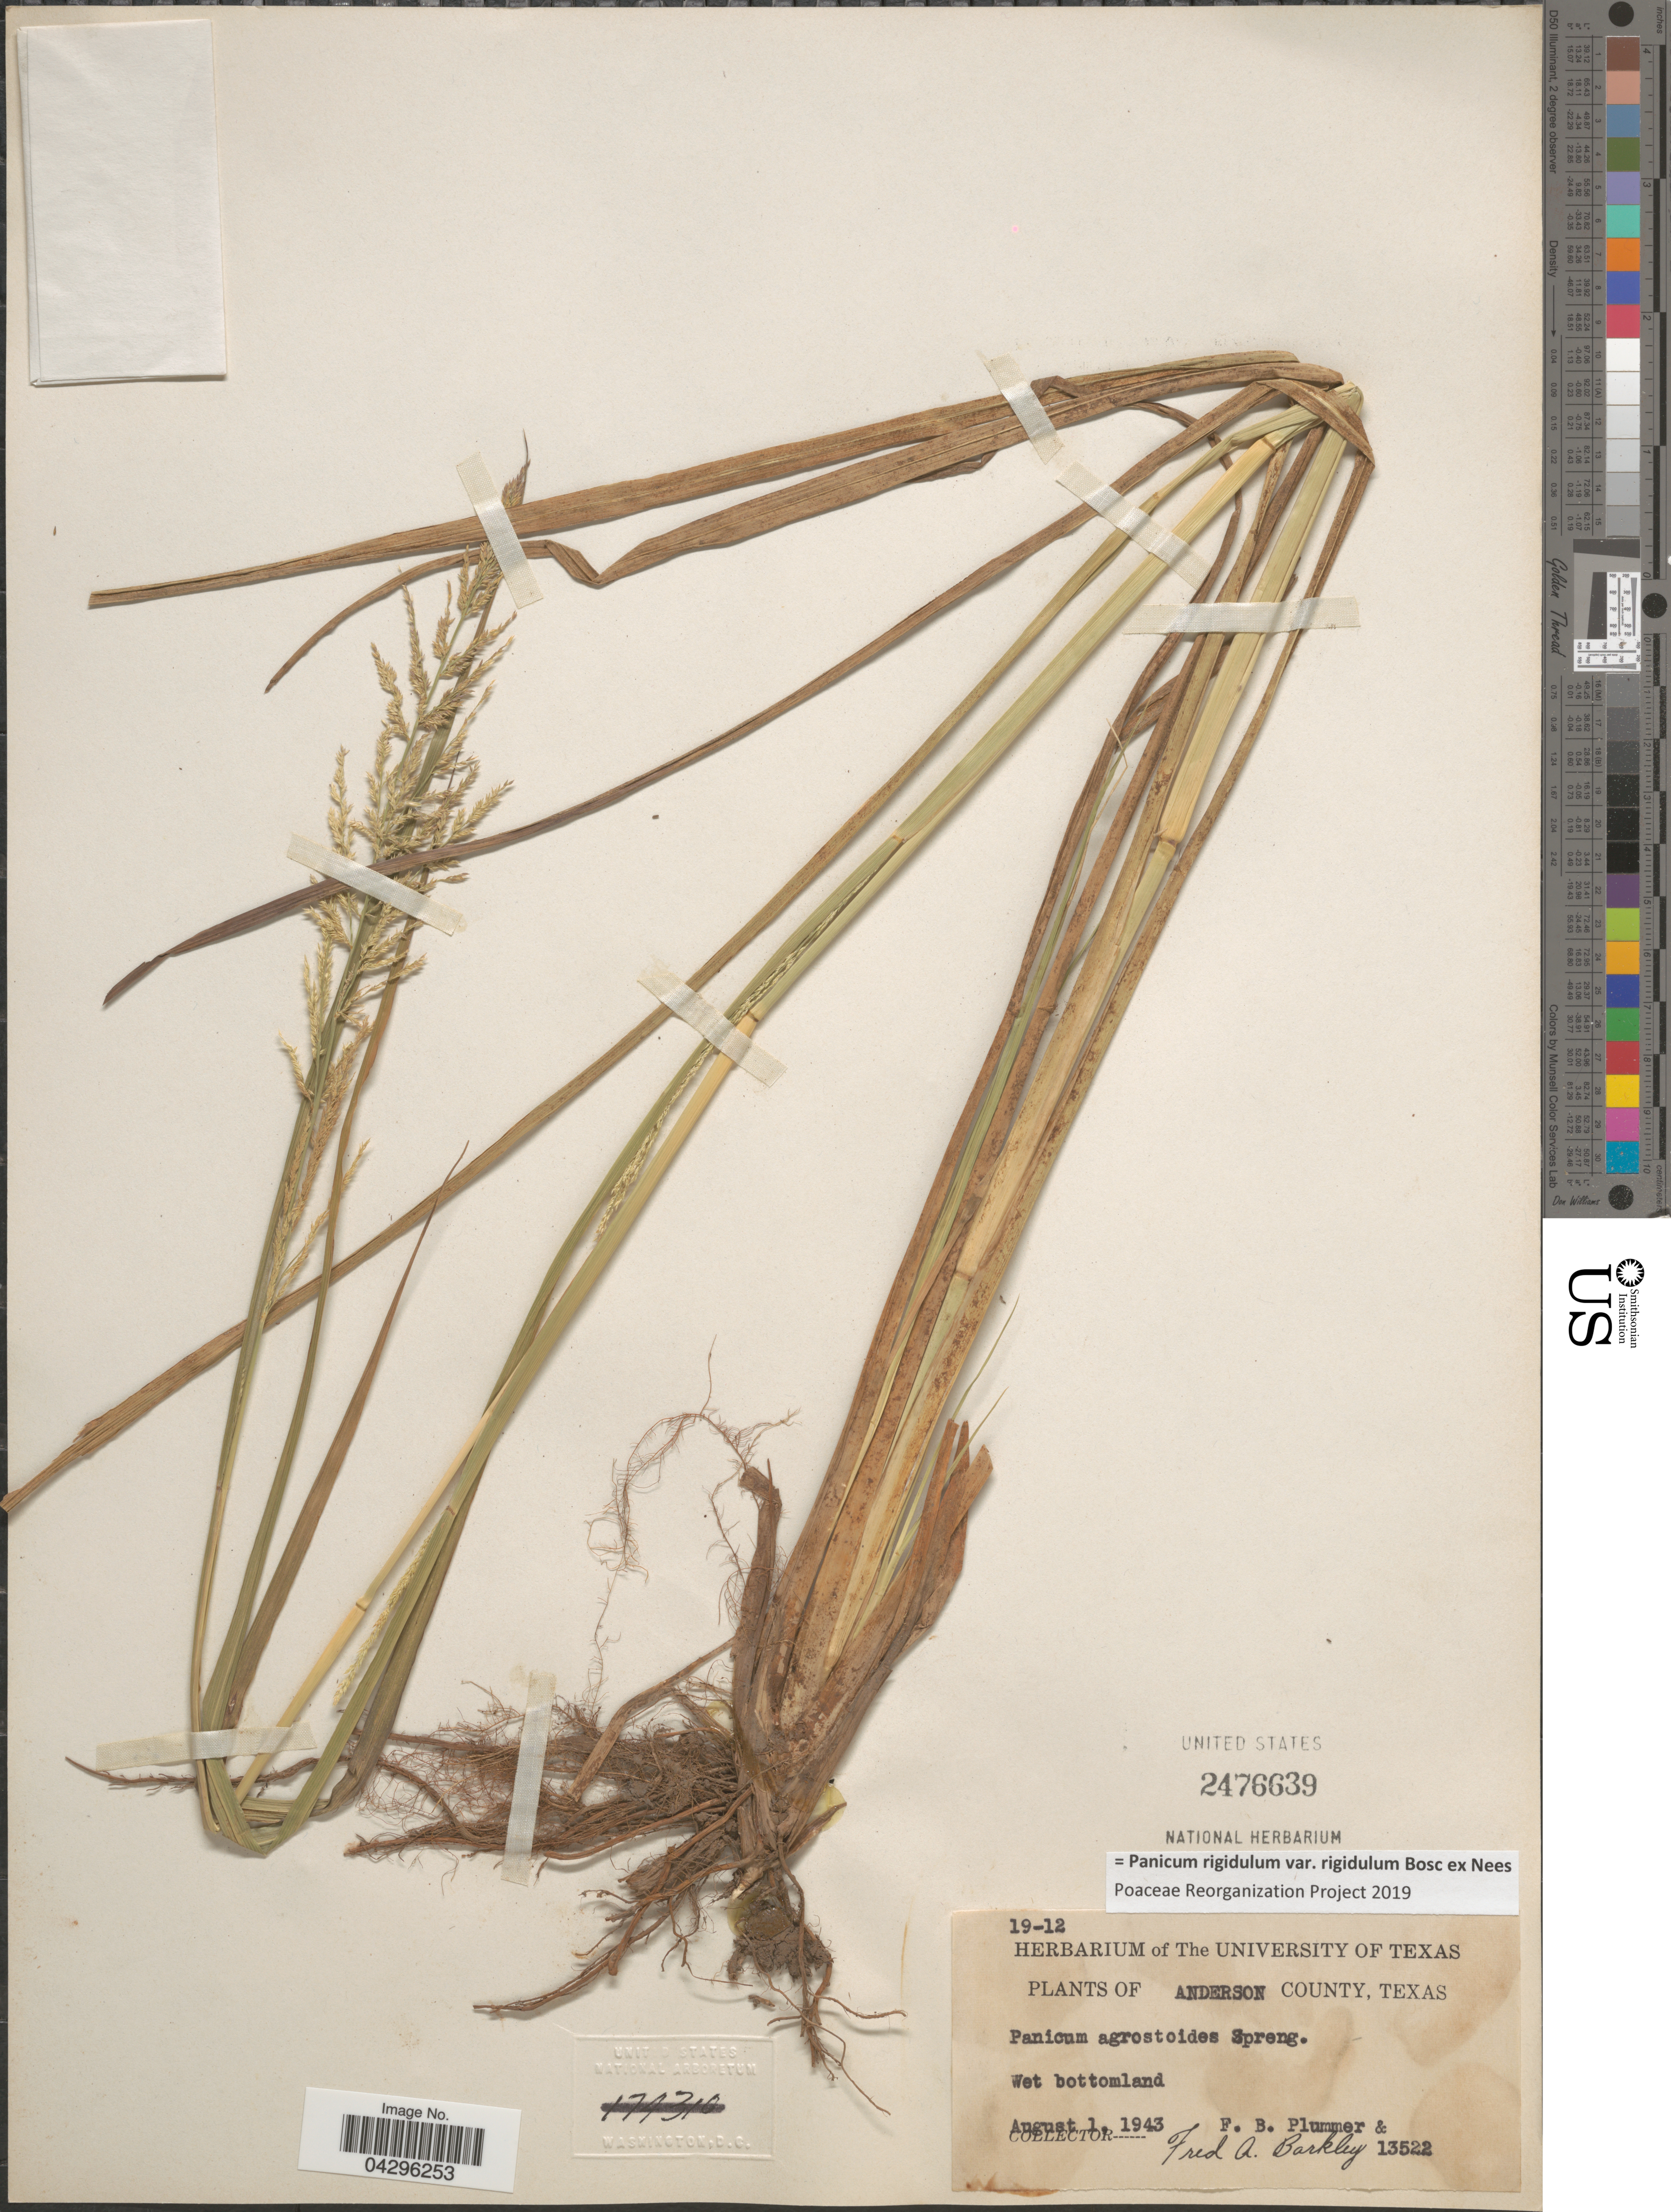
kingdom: Plantae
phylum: Tracheophyta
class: Liliopsida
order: Poales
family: Poaceae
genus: Panicum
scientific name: Panicum rigidulum var. rigidulum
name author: Bosc ex Nees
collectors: F. Plummer & F. A. Barkley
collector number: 13522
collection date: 1943-08-01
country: United States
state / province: Texas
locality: Anderson County.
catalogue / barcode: US 2476639